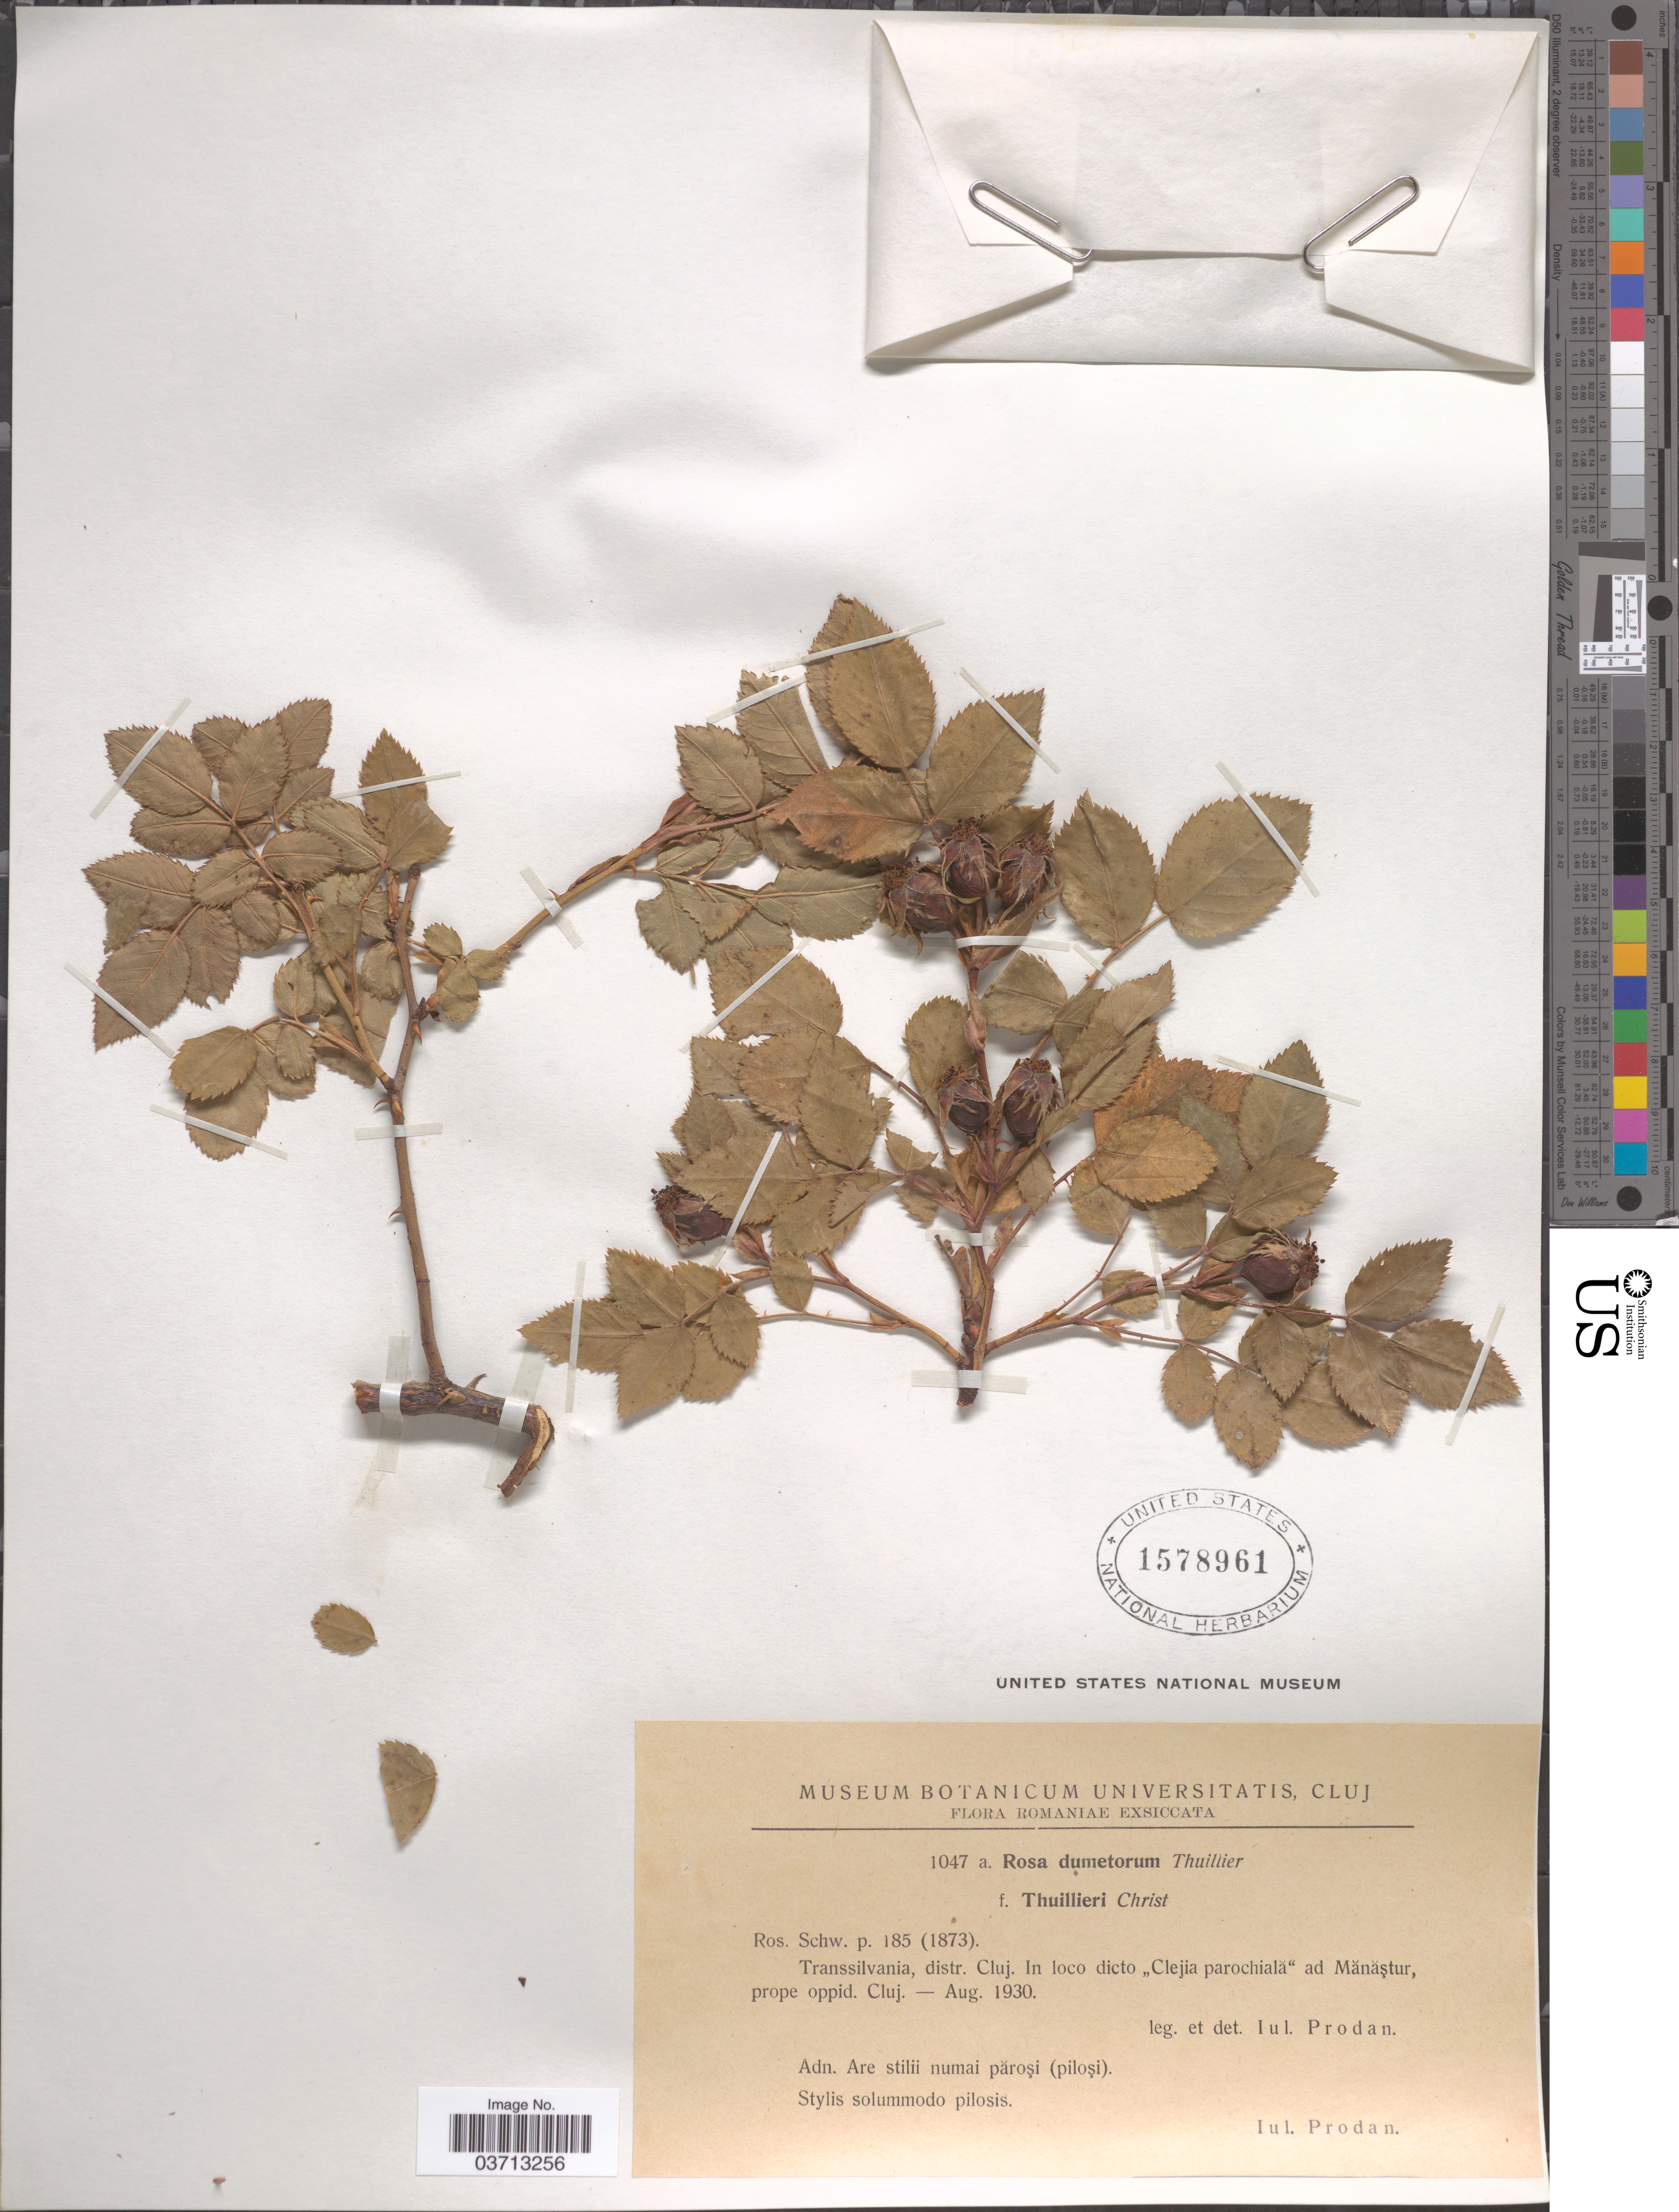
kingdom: Plantae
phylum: Tracheophyta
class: Magnoliopsida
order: Rosales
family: Rosaceae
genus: Rosa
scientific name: Rosa dumetorum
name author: Lange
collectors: J. Prodan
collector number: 1047 a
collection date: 1930-08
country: Romania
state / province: Cluj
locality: Transsilvania, distr. Cluj. In loco dicto "Clejia parochiala" ad Mănăştur, prope oppid. Cluj.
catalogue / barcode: US 1578961